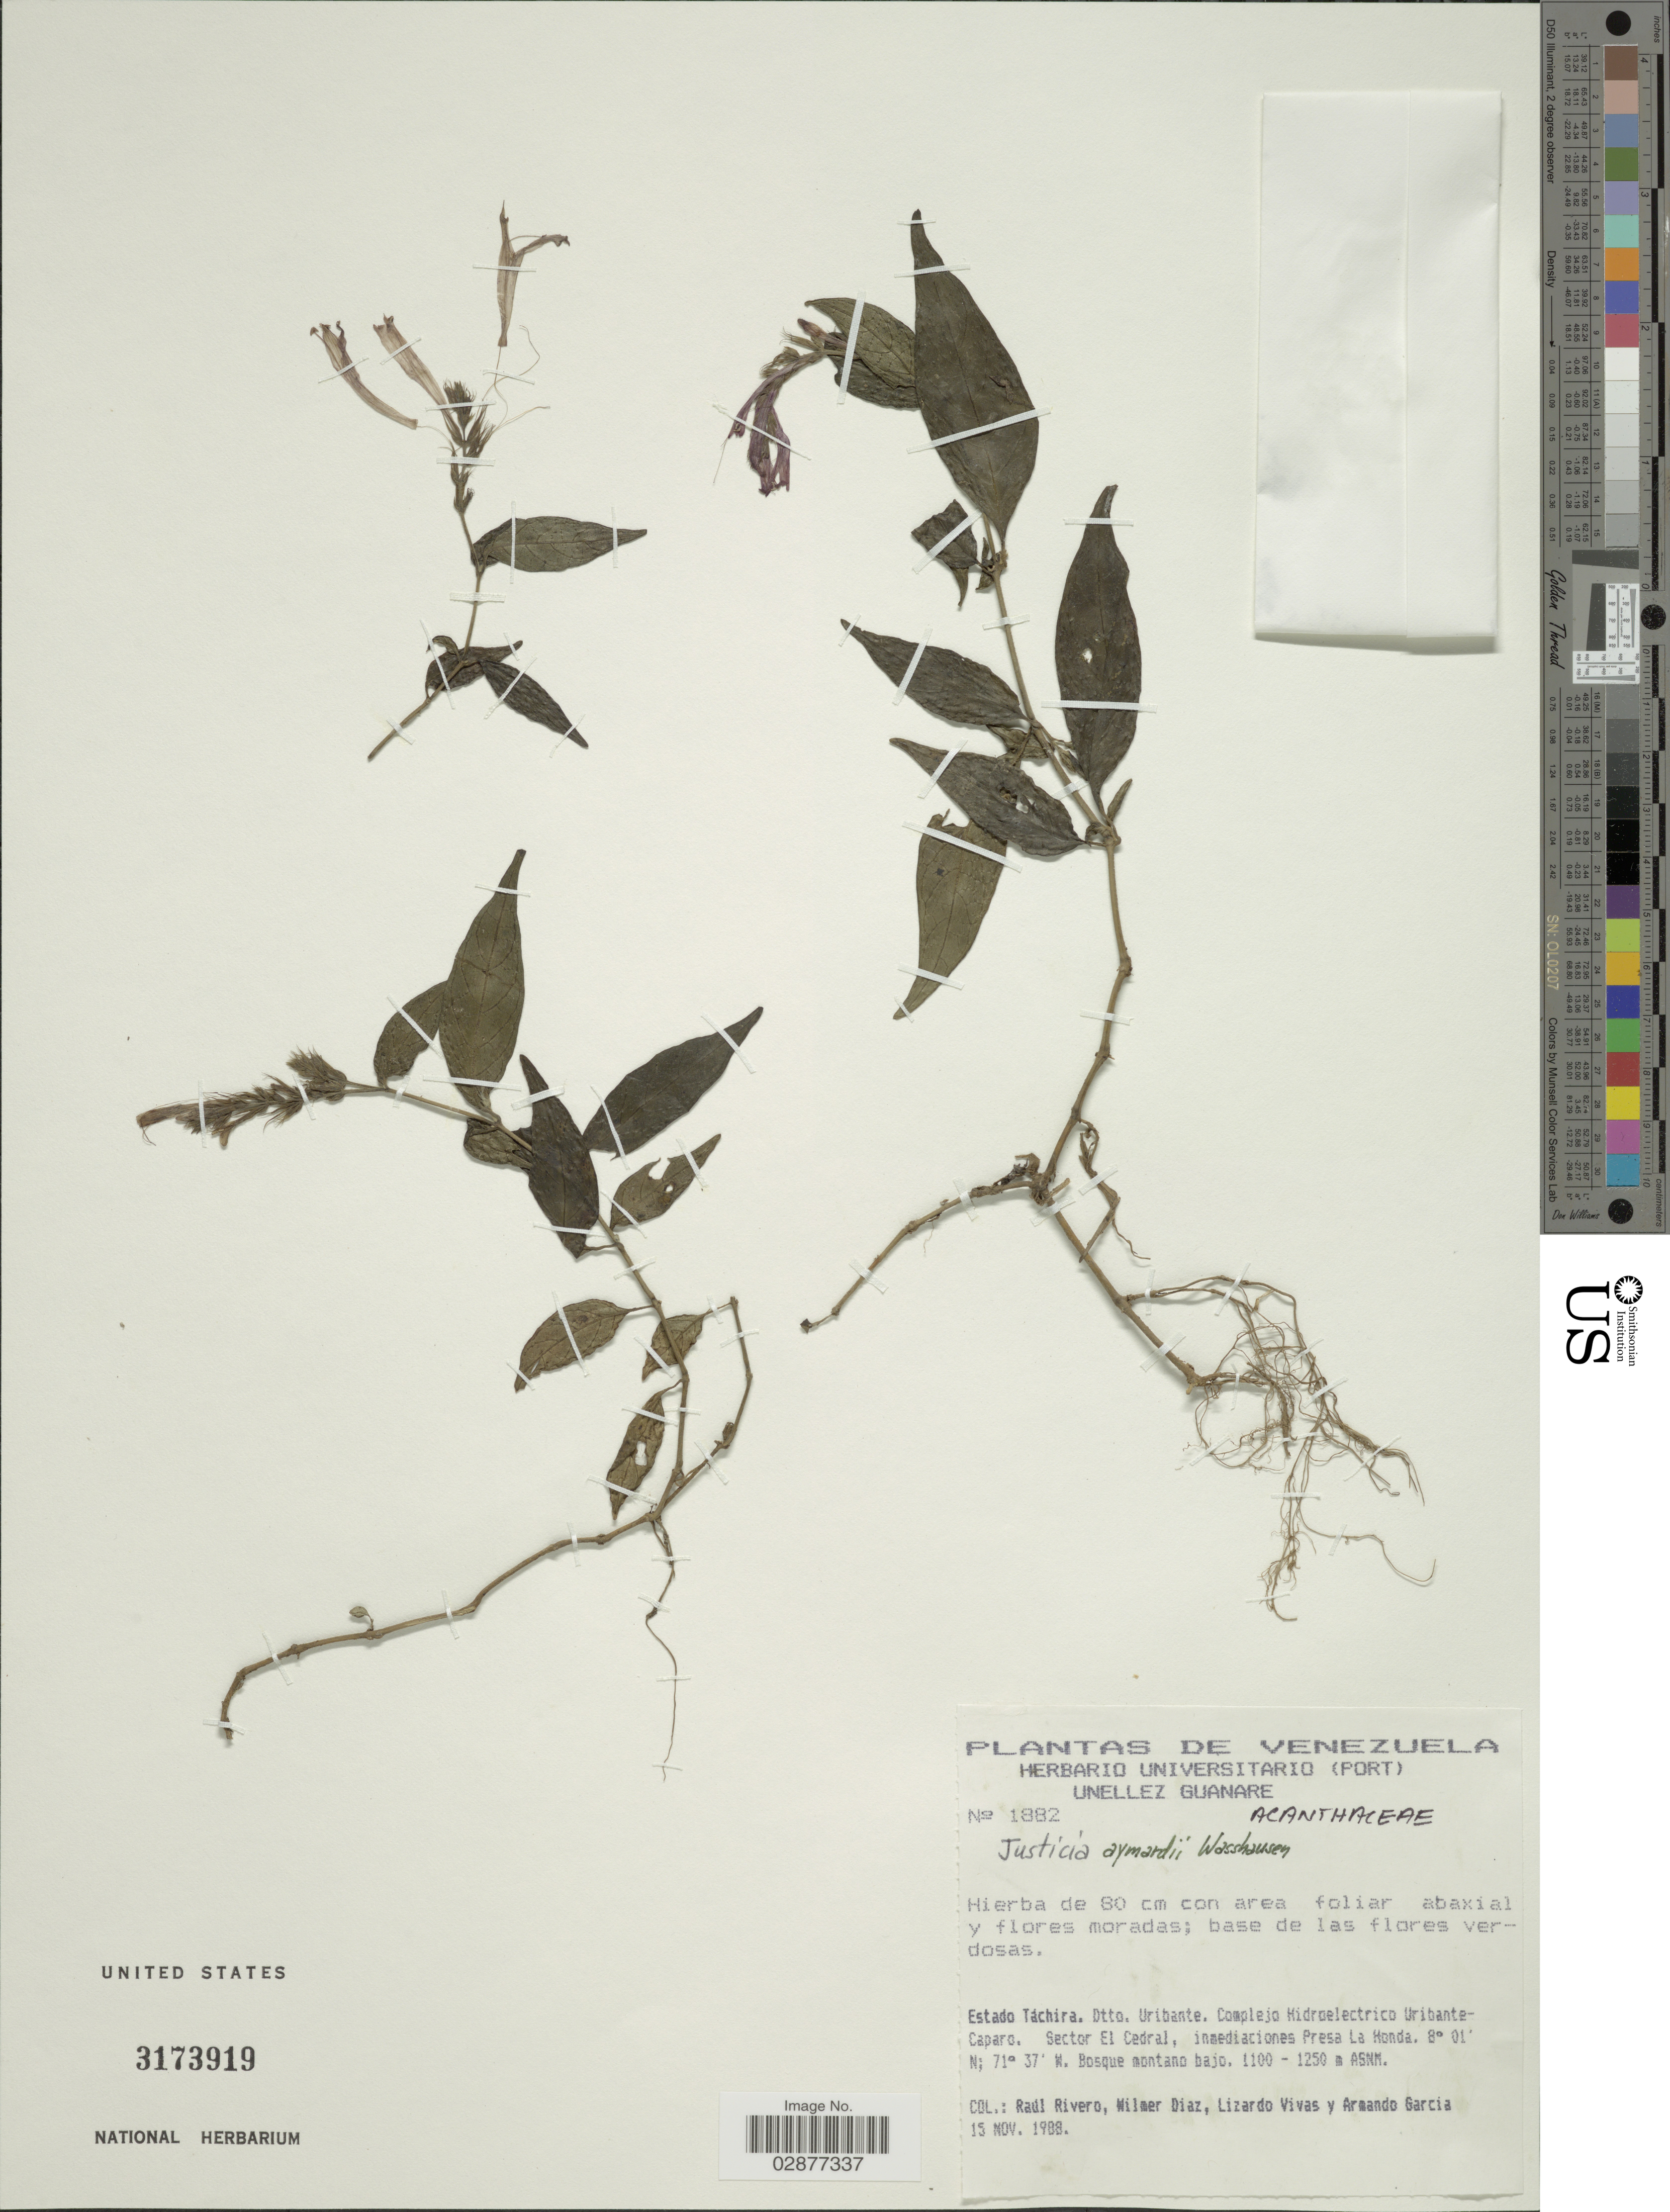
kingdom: Plantae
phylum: Tracheophyta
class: Magnoliopsida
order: Lamiales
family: Acanthaceae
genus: Justicia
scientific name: Justicia aymardii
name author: Wassh.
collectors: R. Rivero, W. Díaz P., L. Vivas & A. Garcia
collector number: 1882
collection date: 1988-11-15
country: Venezuela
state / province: Tachira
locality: Dtto. Uribante. Complejo Hidroelectrico Uribante-Caparo. Sector El Cedral, inmediaciones Presa La Honda.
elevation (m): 1100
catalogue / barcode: US 3173919